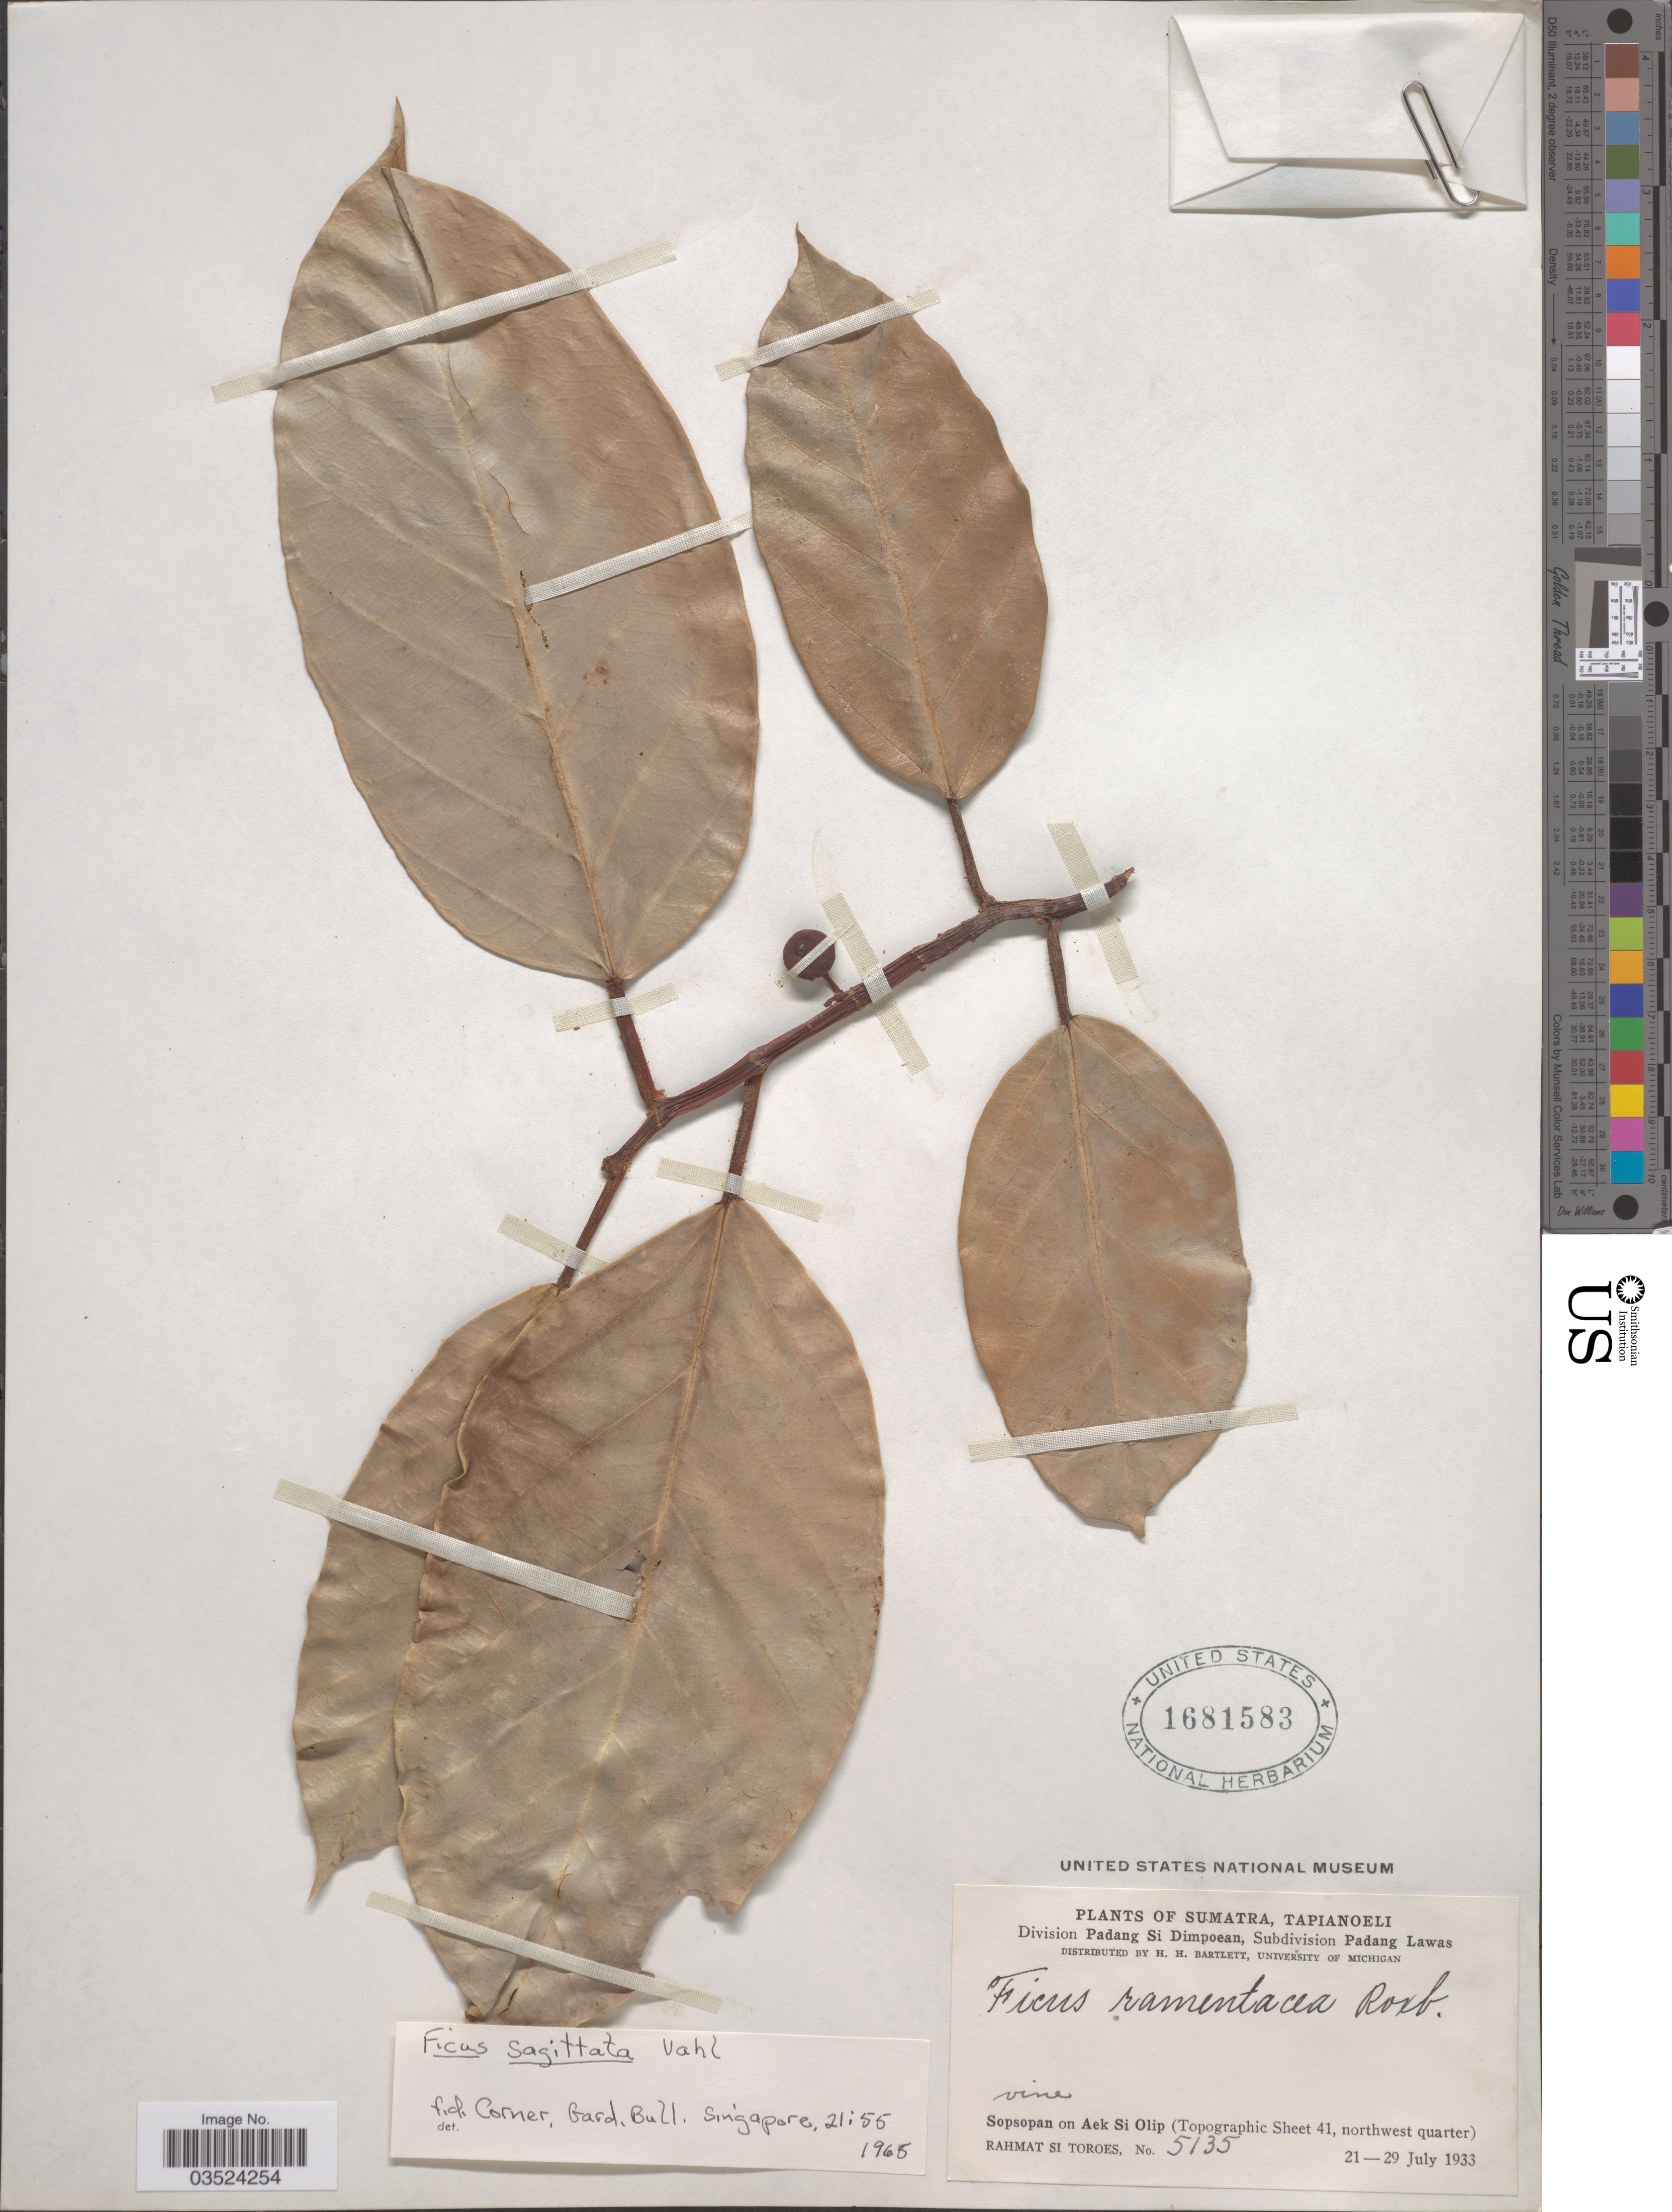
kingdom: Plantae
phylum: Tracheophyta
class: Magnoliopsida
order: Rosales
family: Moraceae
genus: Ficus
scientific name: Ficus sagittata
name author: Vahl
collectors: Rahmat Si Boeea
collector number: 5135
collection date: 1933-07-21/1933-07-29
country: Indonesia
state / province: Sumatra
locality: Tapianoeli. Division Padang Si Dimpoean, Subdivision Padang Lawas. Sopsopan on Aek Si Olip (Topographic Sheet 41, northwest quarter).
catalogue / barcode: US 1681583